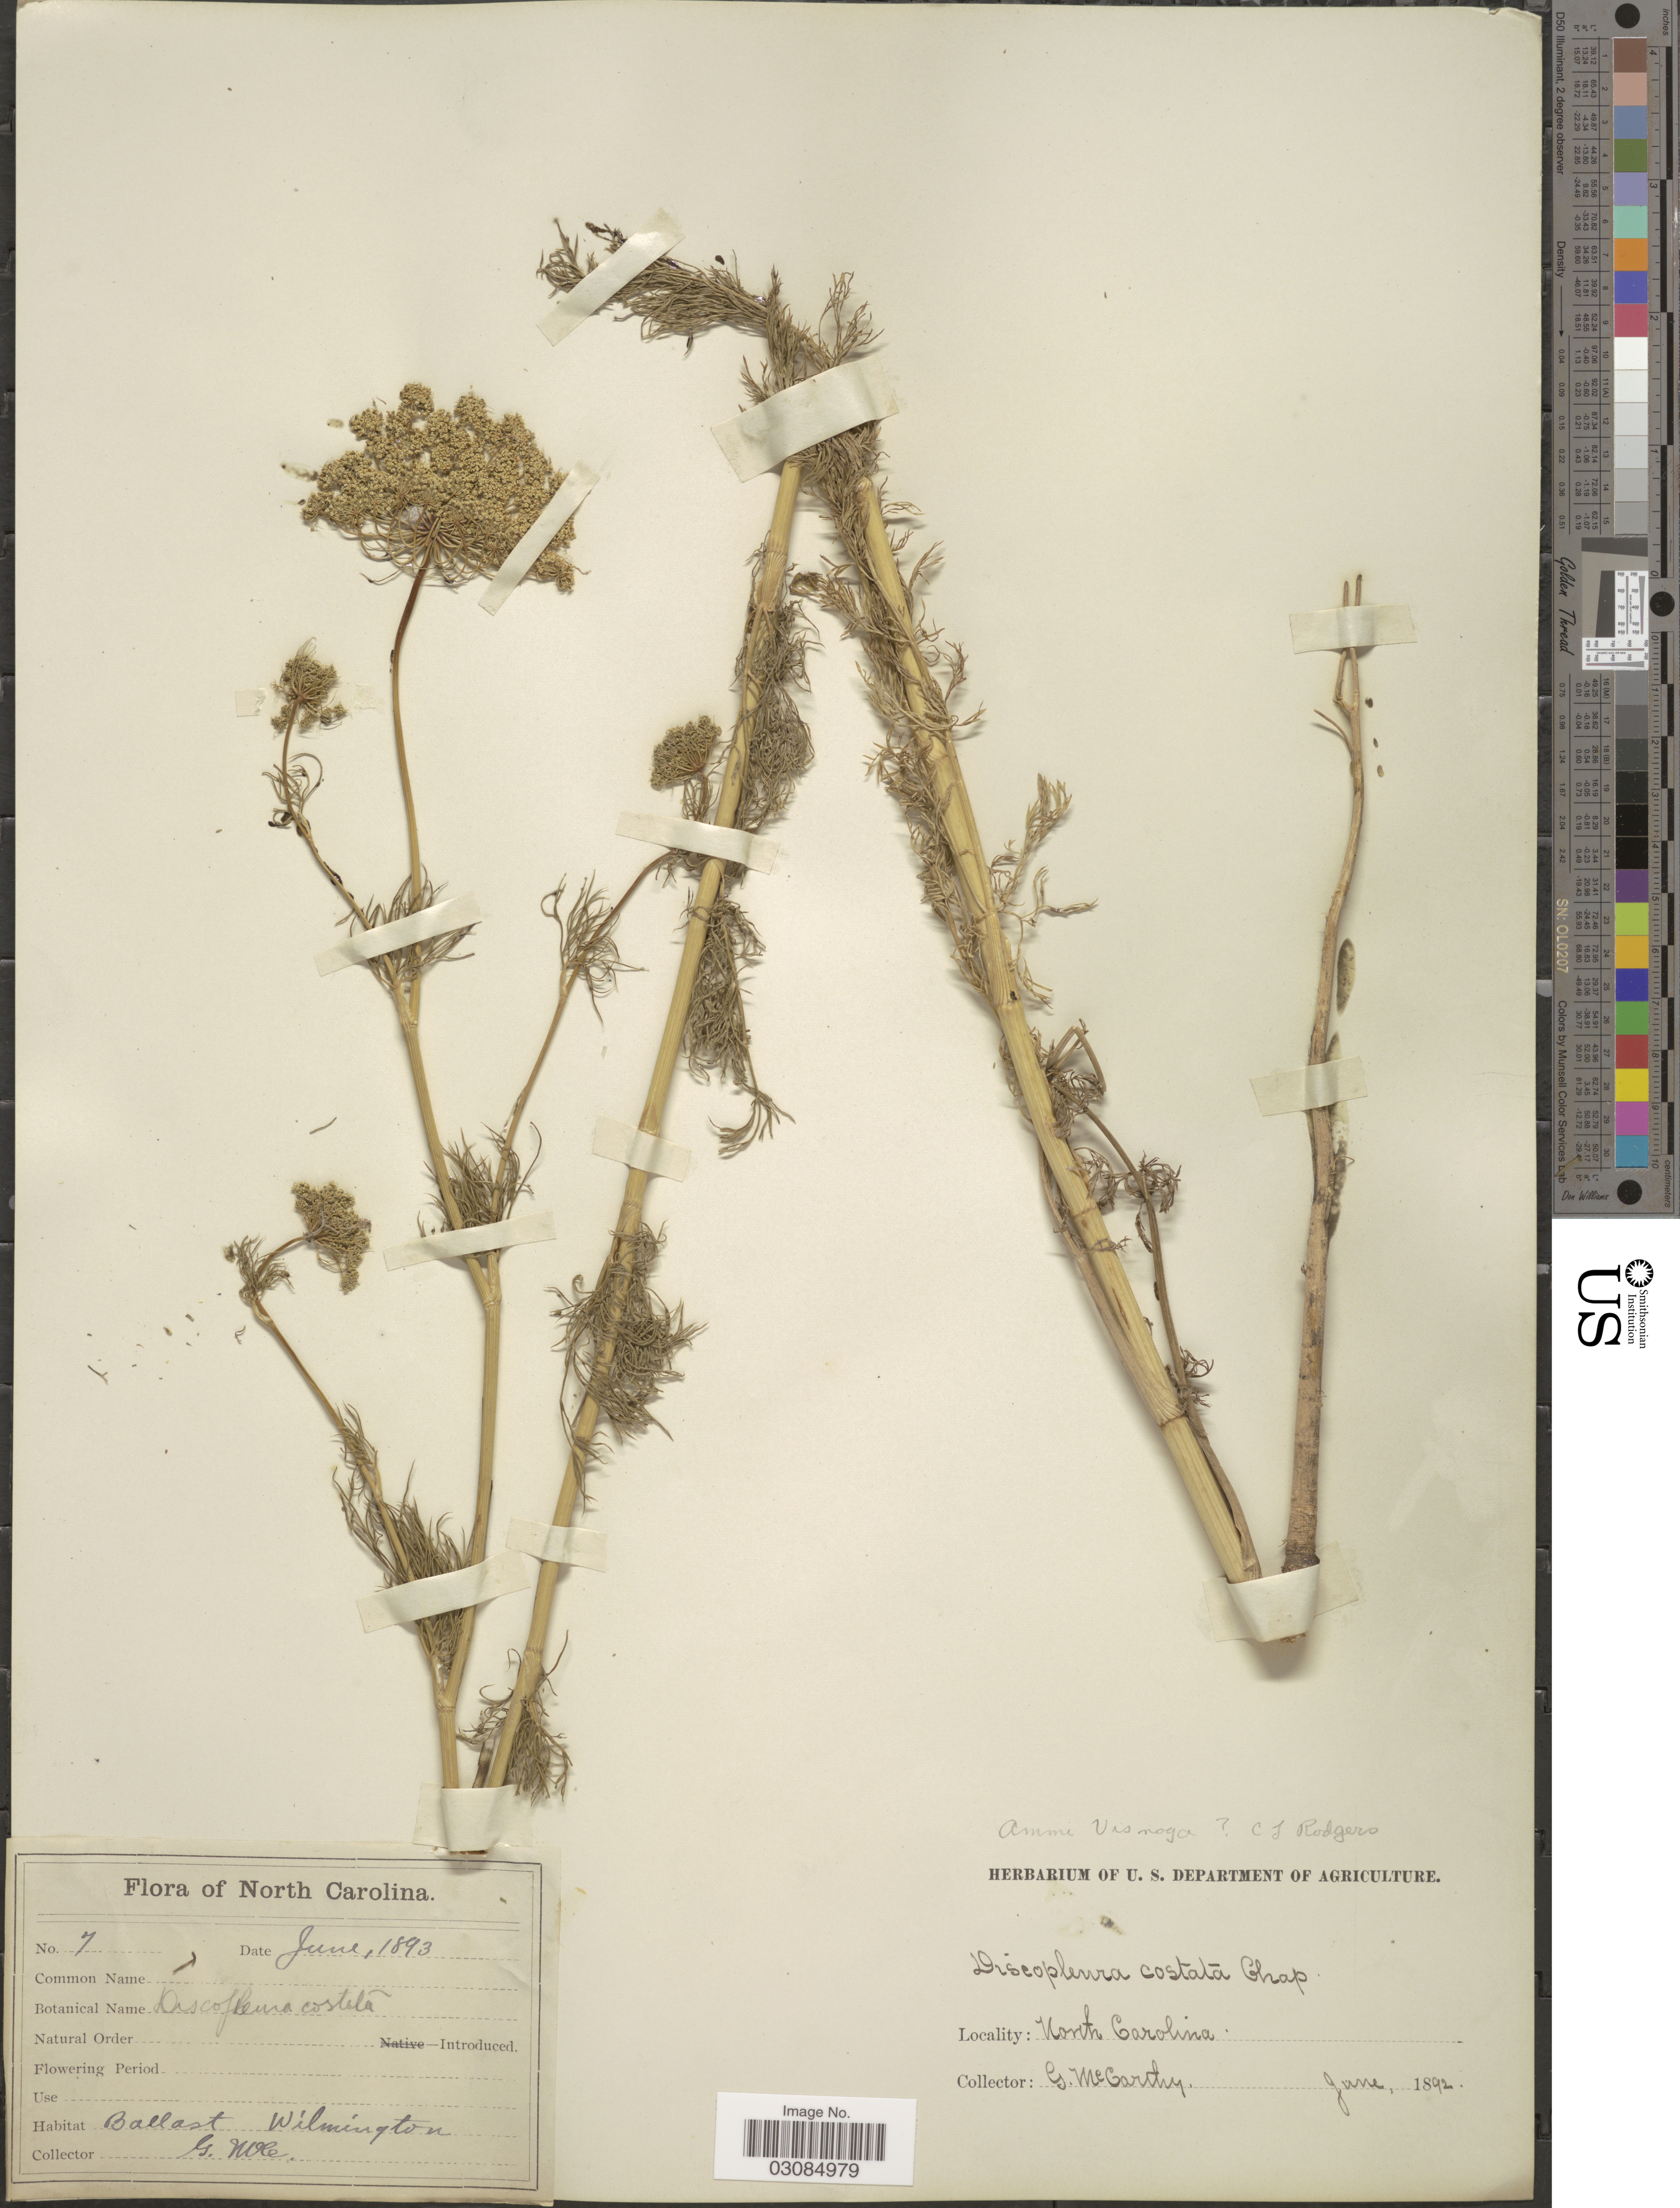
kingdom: Plantae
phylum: Tracheophyta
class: Magnoliopsida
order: Apiales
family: Apiaceae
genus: Ammi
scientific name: Ammi visnaga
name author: (L.) Lam.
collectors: G. McCarthy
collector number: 7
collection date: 1893-06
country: United States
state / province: North Carolina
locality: Ballast, Wilmington.